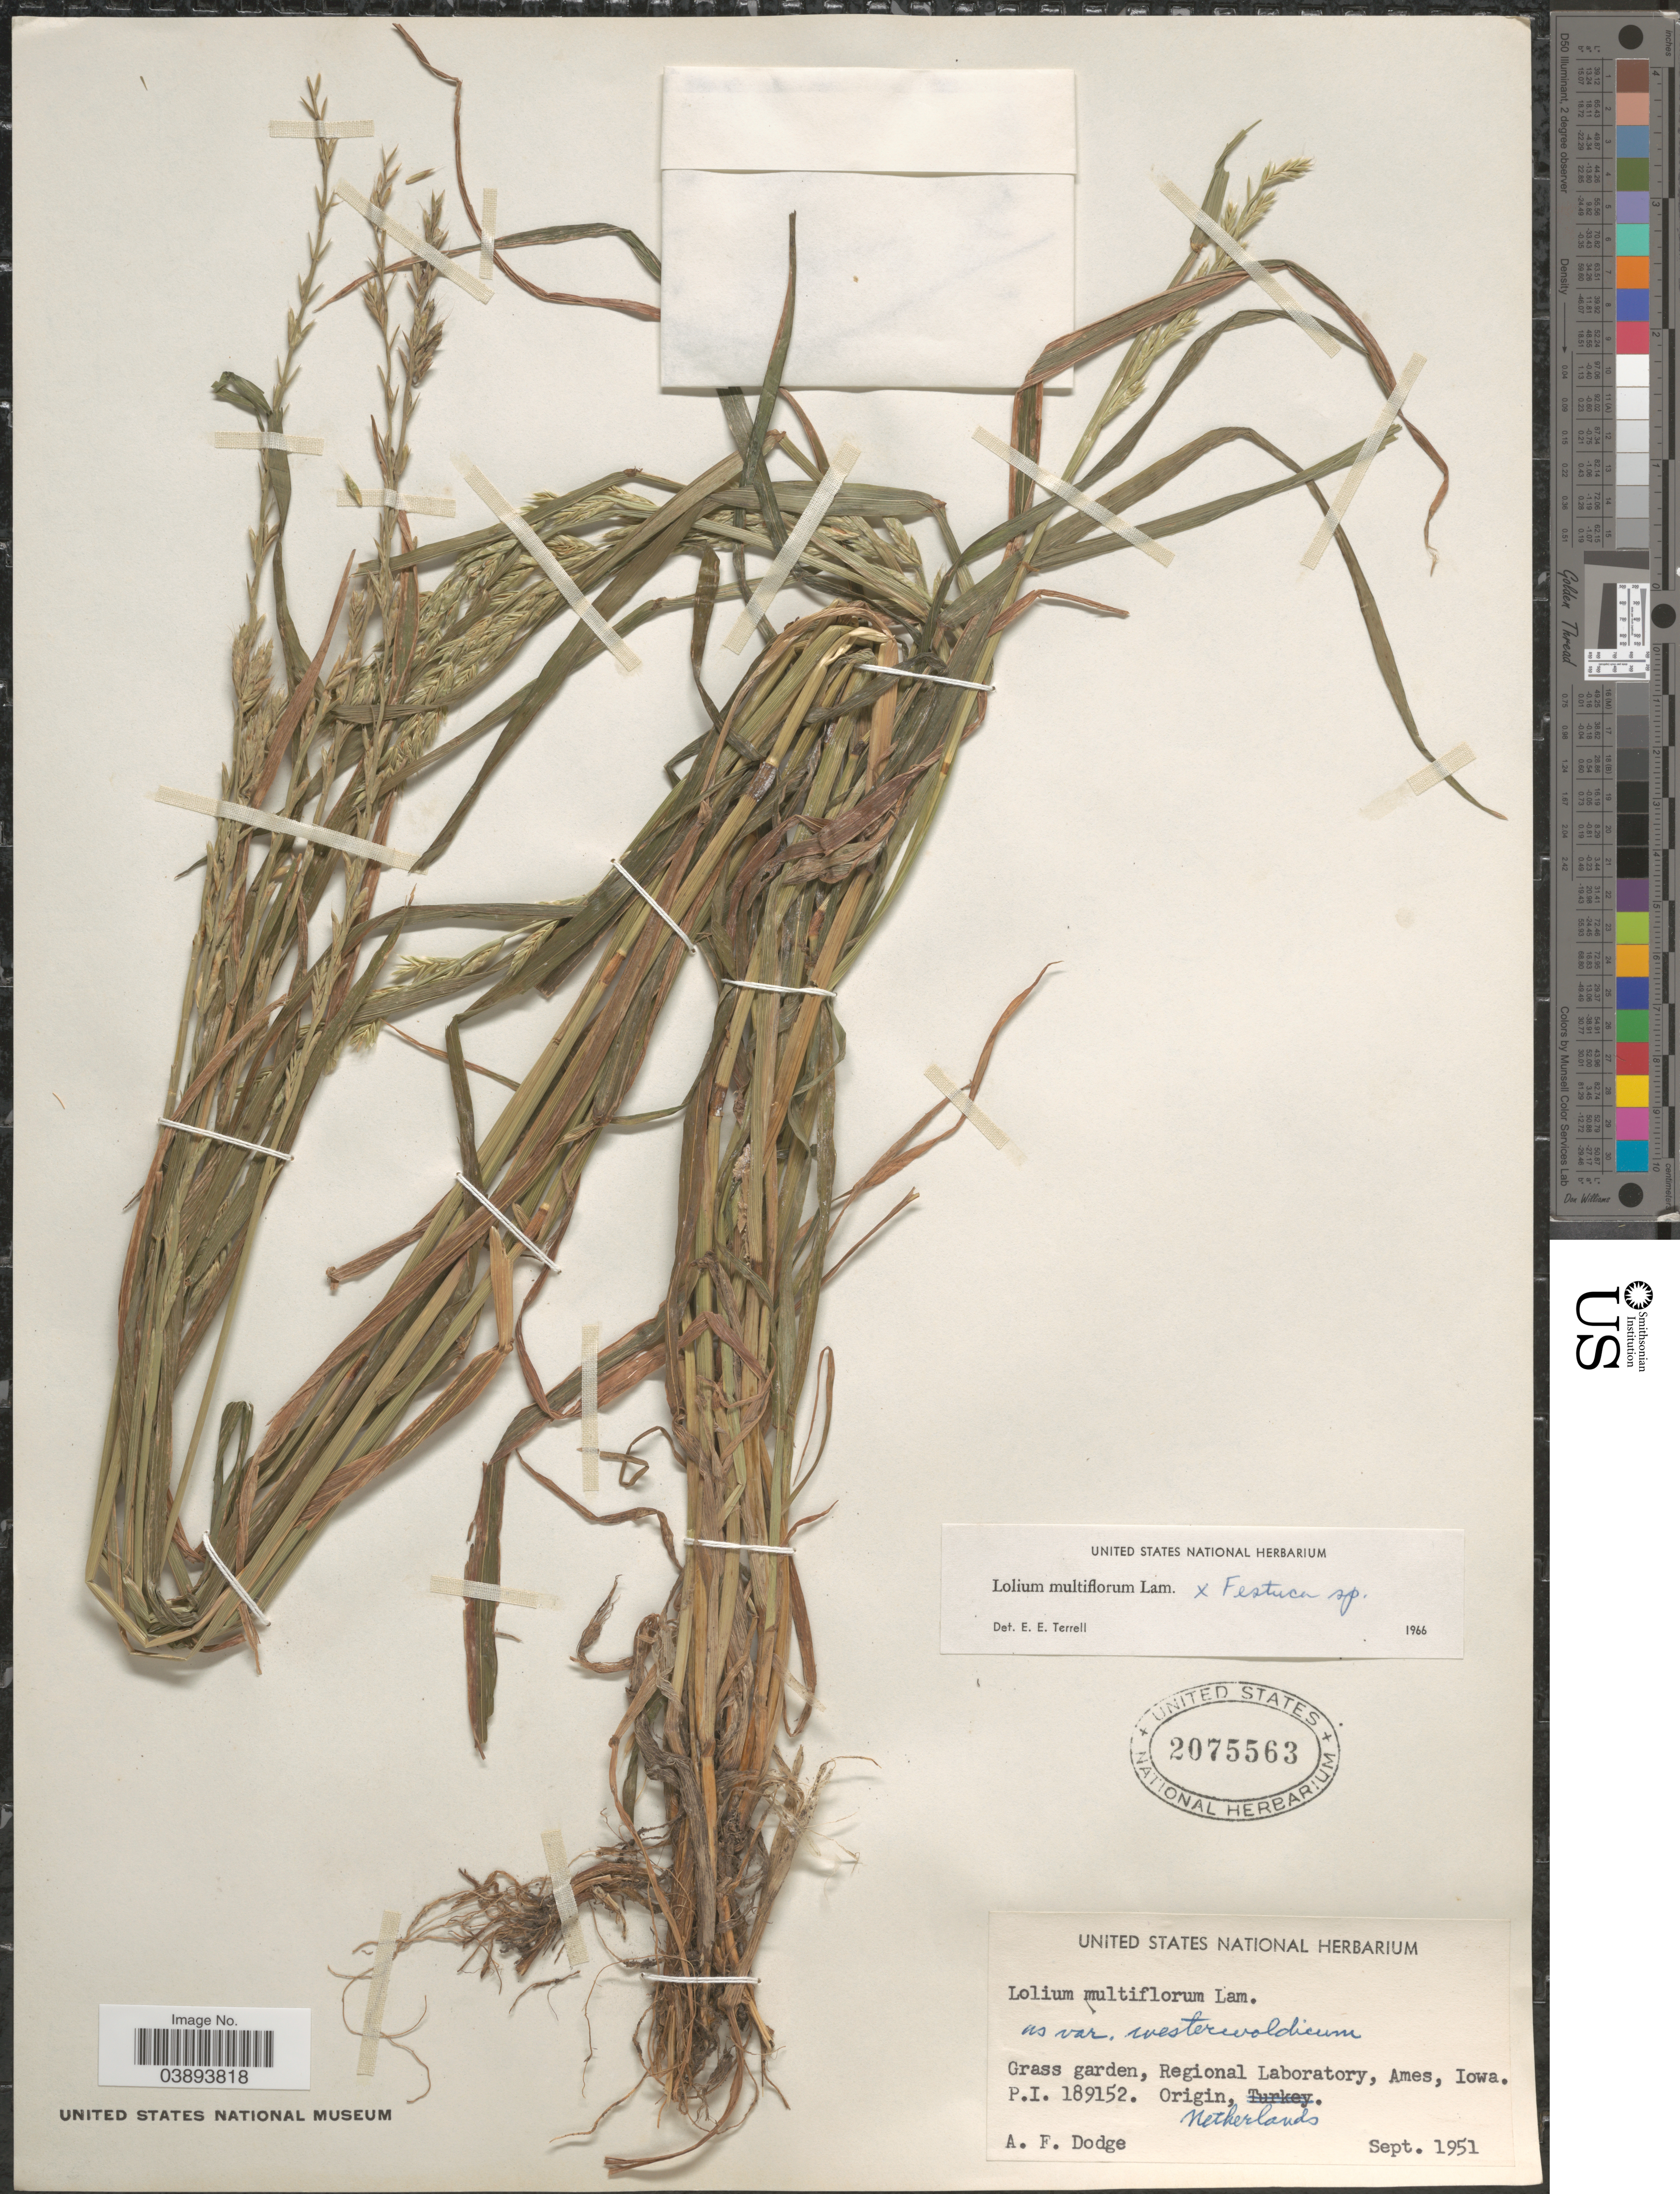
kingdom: Plantae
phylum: Tracheophyta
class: Liliopsida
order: Poales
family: Poaceae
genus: Lolium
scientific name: Lolium multiflorum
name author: Lam.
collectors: A. Dodge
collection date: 1951-09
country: United States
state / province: Iowa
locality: Grass garden, Regional Laboratory, Ames.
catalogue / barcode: US 2075563